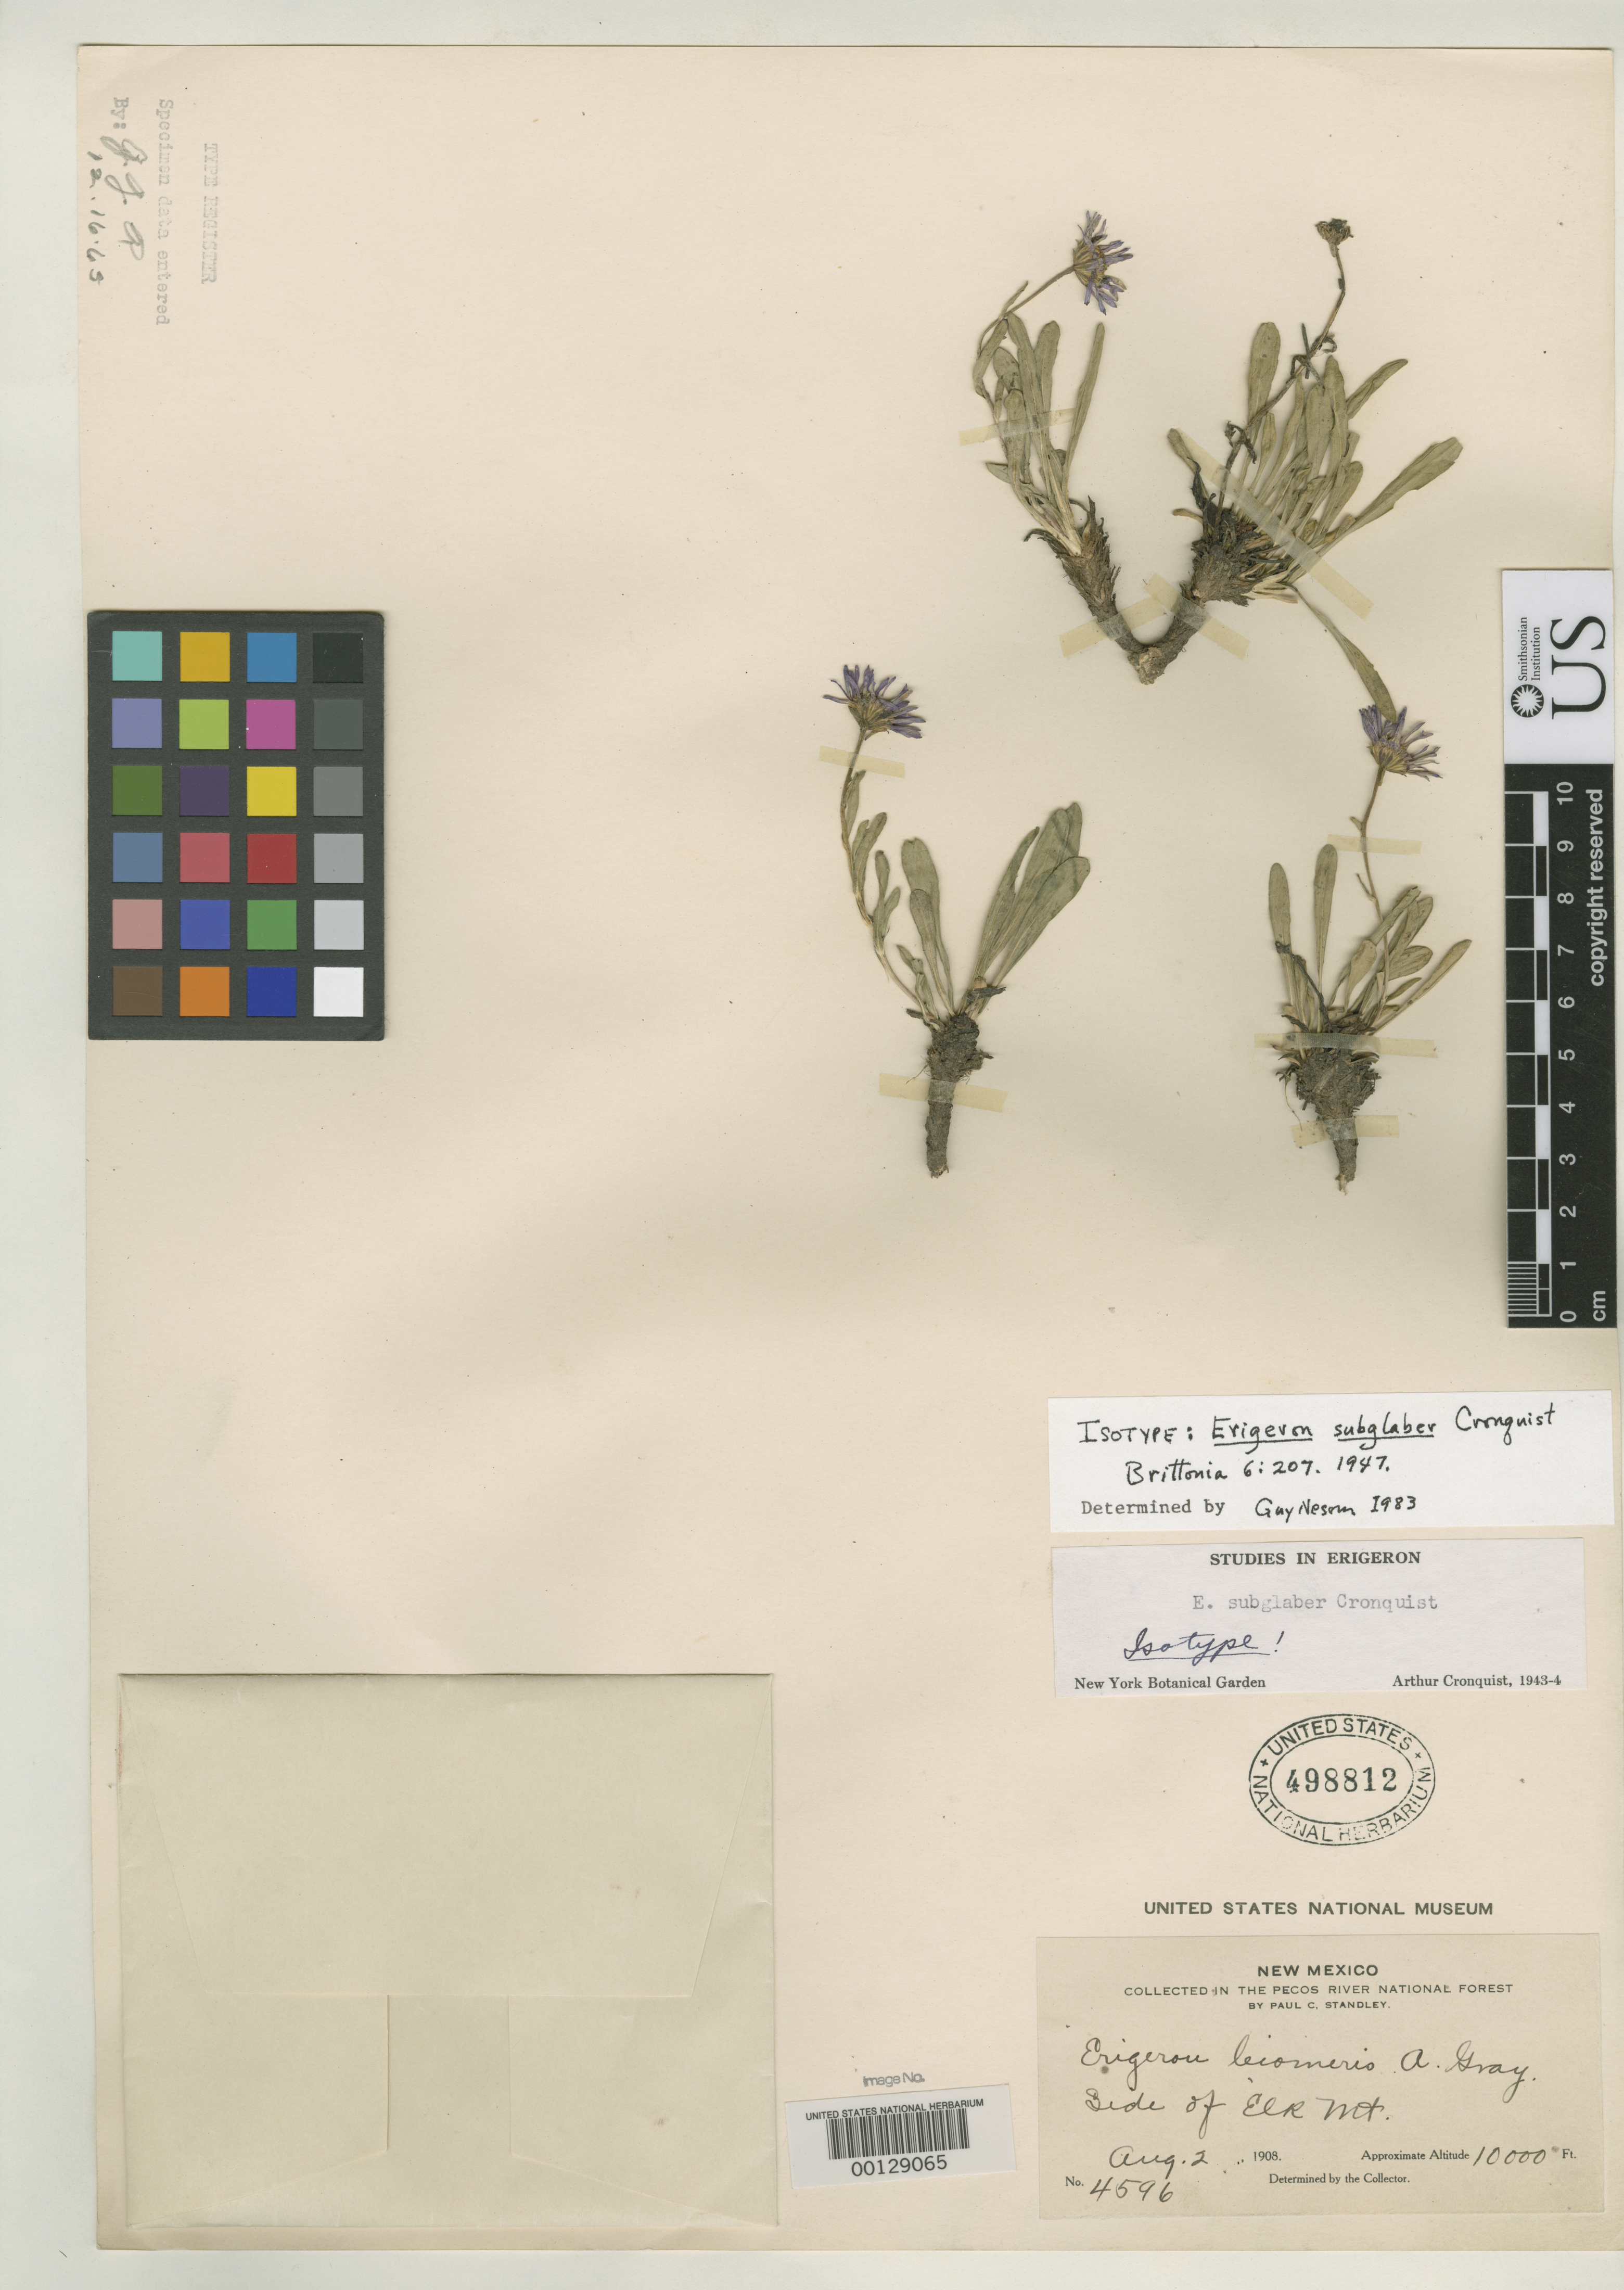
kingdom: Plantae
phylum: Tracheophyta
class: Magnoliopsida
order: Asterales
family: Asteraceae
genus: Erigeron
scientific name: Erigeron subglaber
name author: Cronquist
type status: Isotype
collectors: P. C. Standley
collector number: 4596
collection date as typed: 02 Aug 1908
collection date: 1908-08-02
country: United States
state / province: New Mexico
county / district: San Miguel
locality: Elk Mt., Pecos River Nat'l. Park.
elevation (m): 3048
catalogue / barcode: US 498812